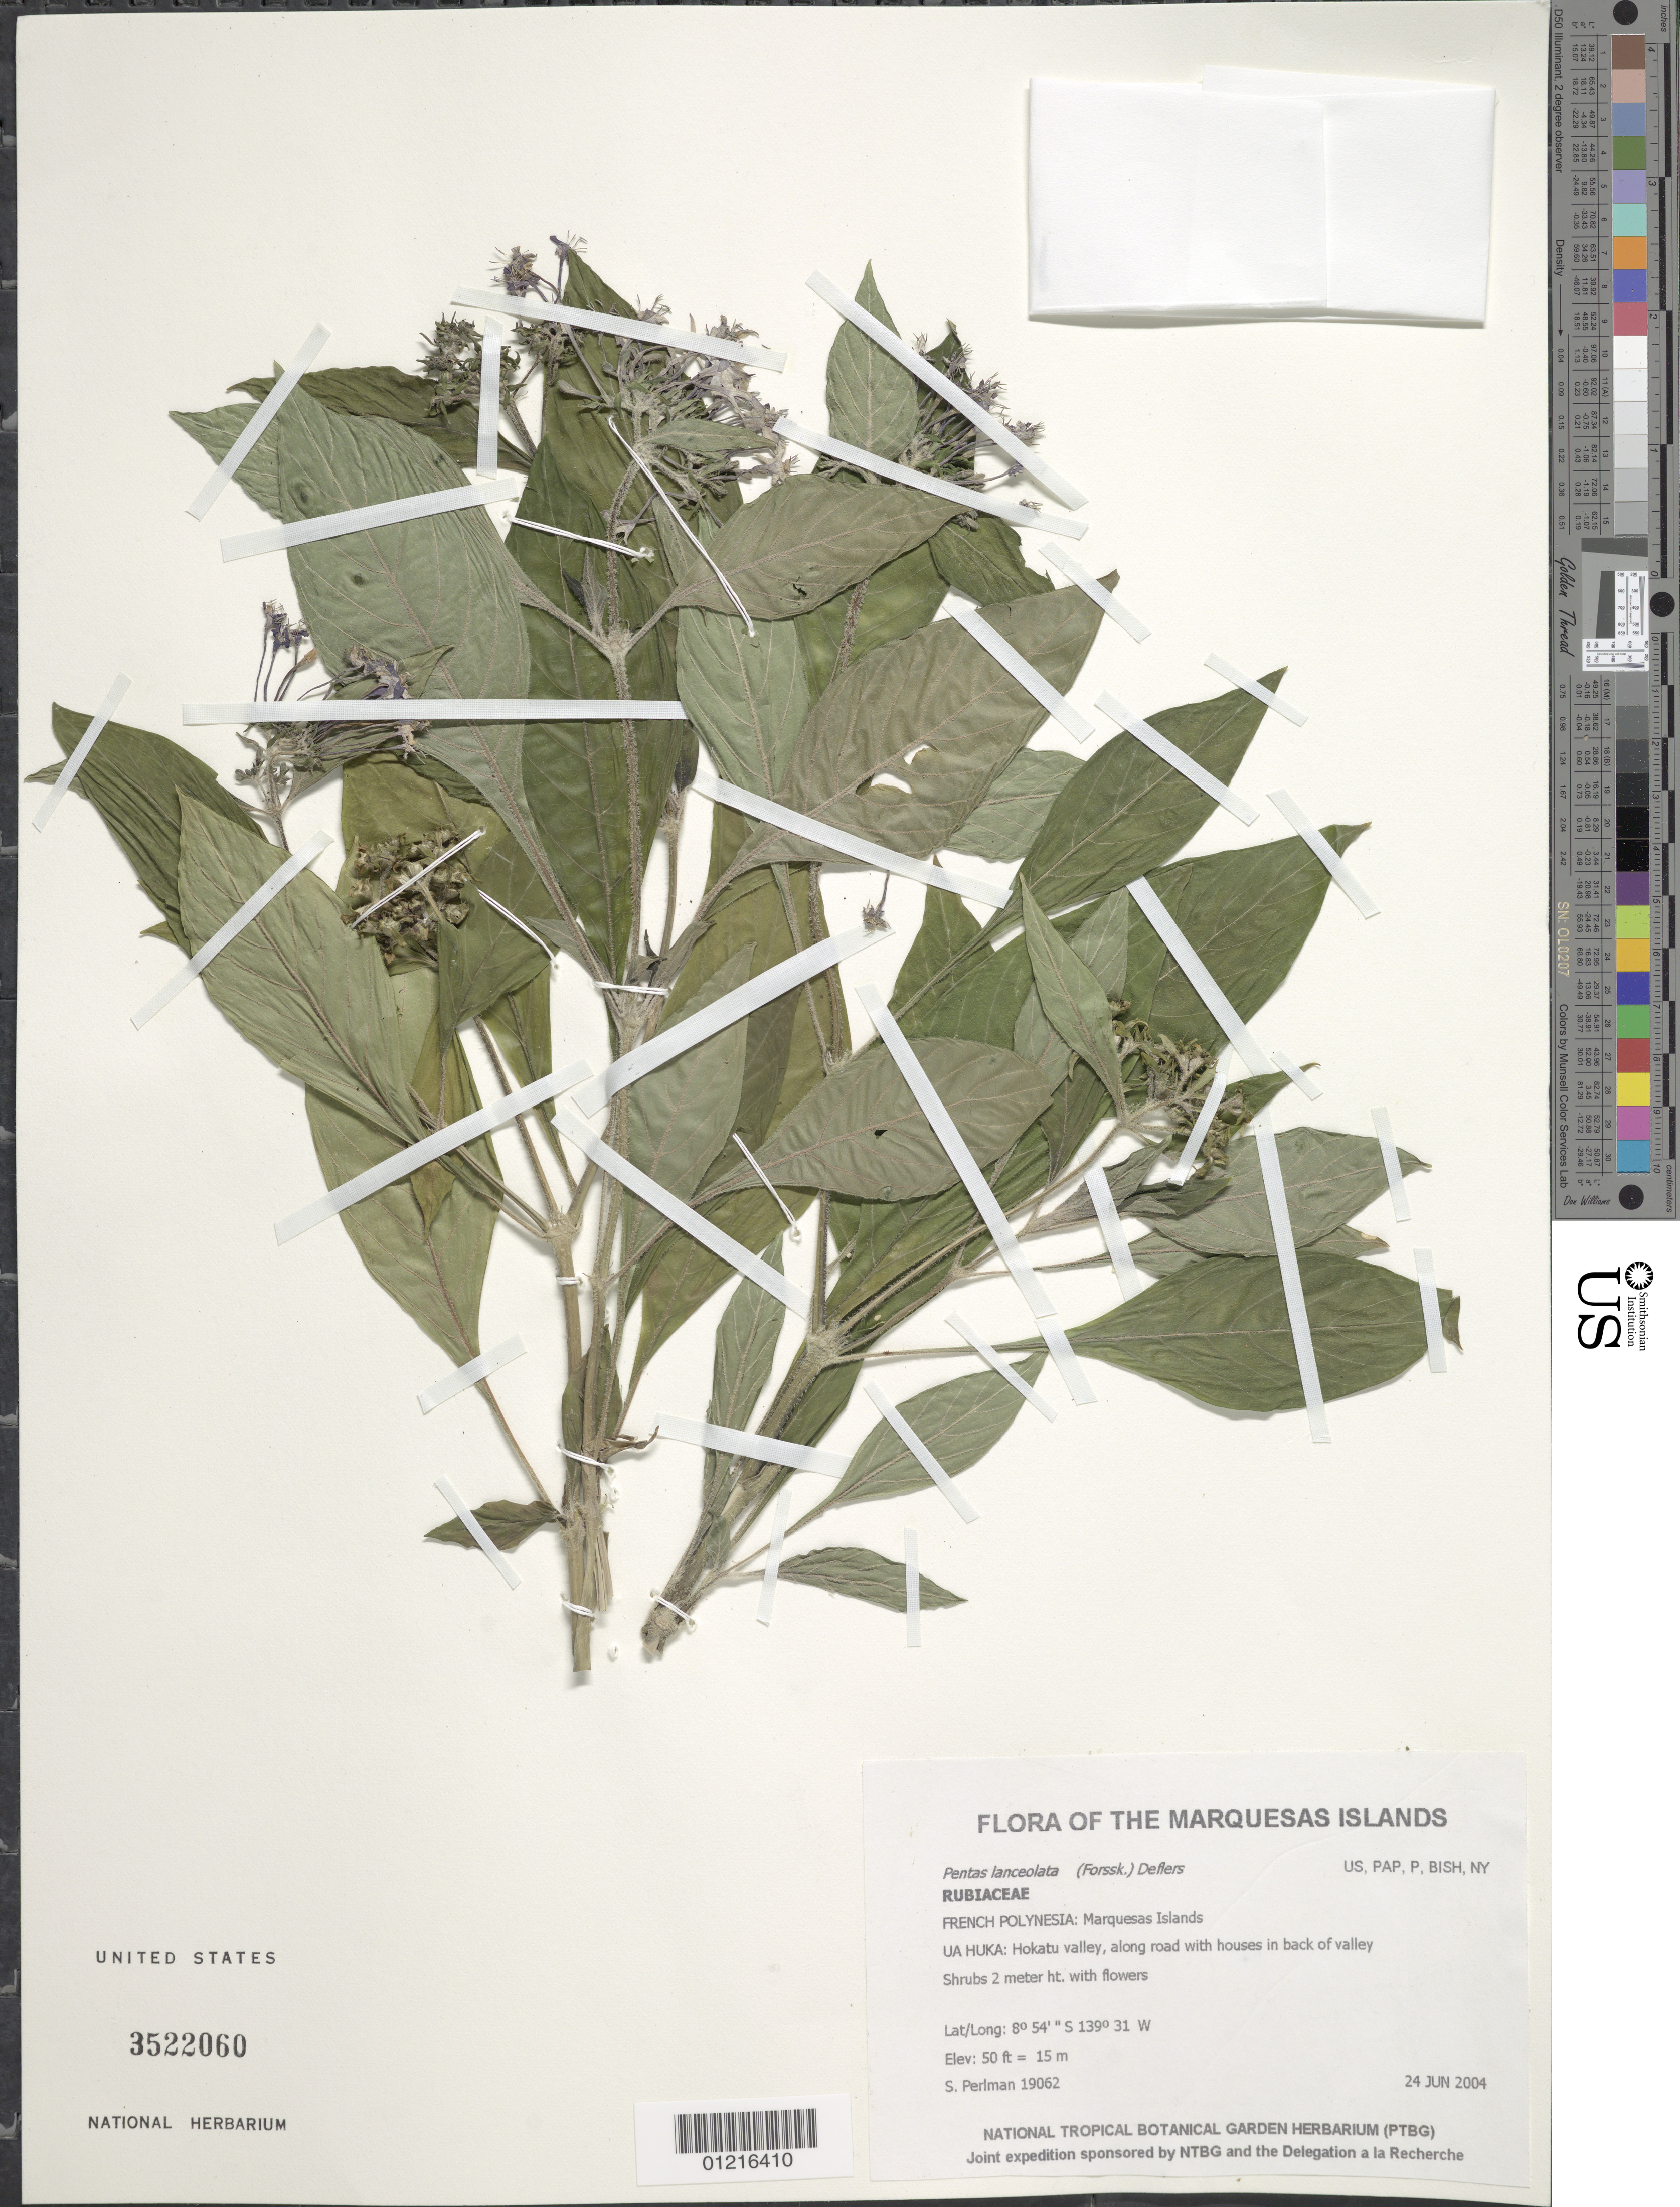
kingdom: Plantae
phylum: Tracheophyta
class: Magnoliopsida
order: Gentianales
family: Rubiaceae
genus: Pentas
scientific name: Pentas lanceolata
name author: (Forssk.) Deflers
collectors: S. P. Perlman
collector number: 19062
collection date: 2004-06-24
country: French Polynesia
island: Ua Huka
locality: Hokatu valley, along road with houses in back of valley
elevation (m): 15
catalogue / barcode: US 3522060